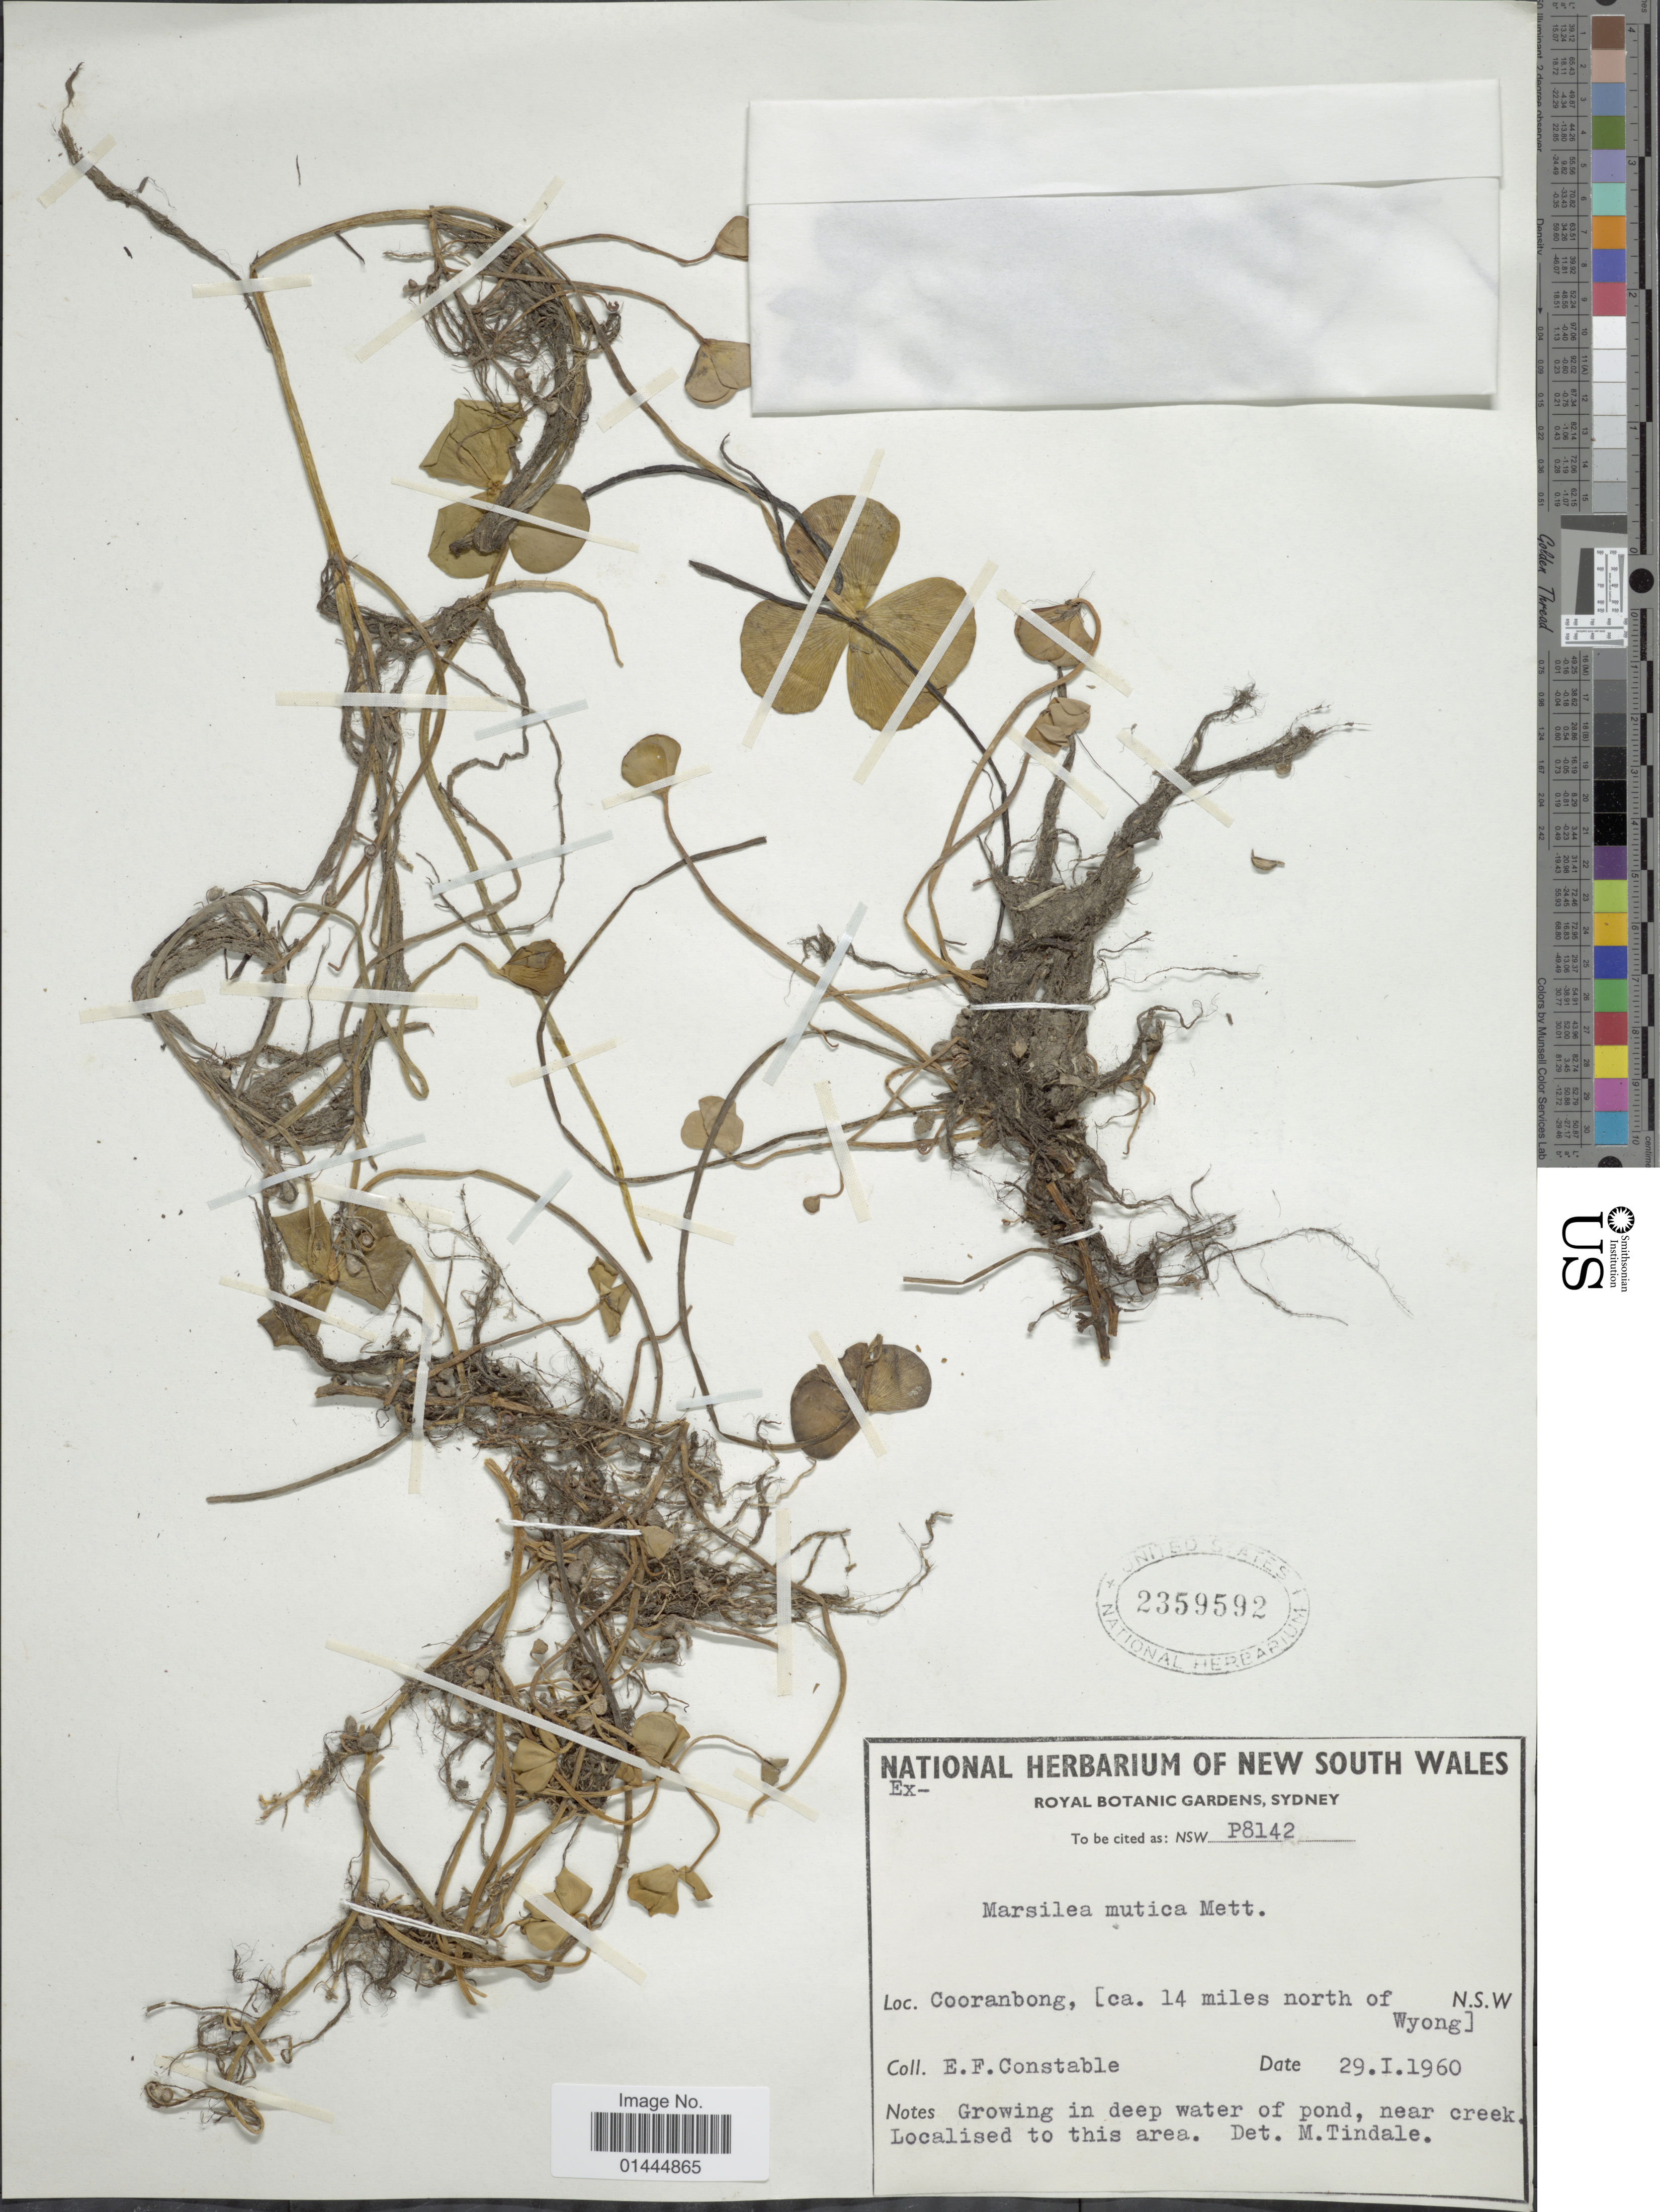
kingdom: Plantae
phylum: Tracheophyta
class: Polypodiopsida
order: Salviniales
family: Marsileaceae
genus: Marsilea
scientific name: Marsilea mutica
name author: Mett.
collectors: E. F. Constable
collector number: P8142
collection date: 1960-01-29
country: Australia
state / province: New South Wales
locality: Cooranbong, (ca. 14 miles north of Wyong), in deep water of pond, near creek.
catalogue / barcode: US 2359592